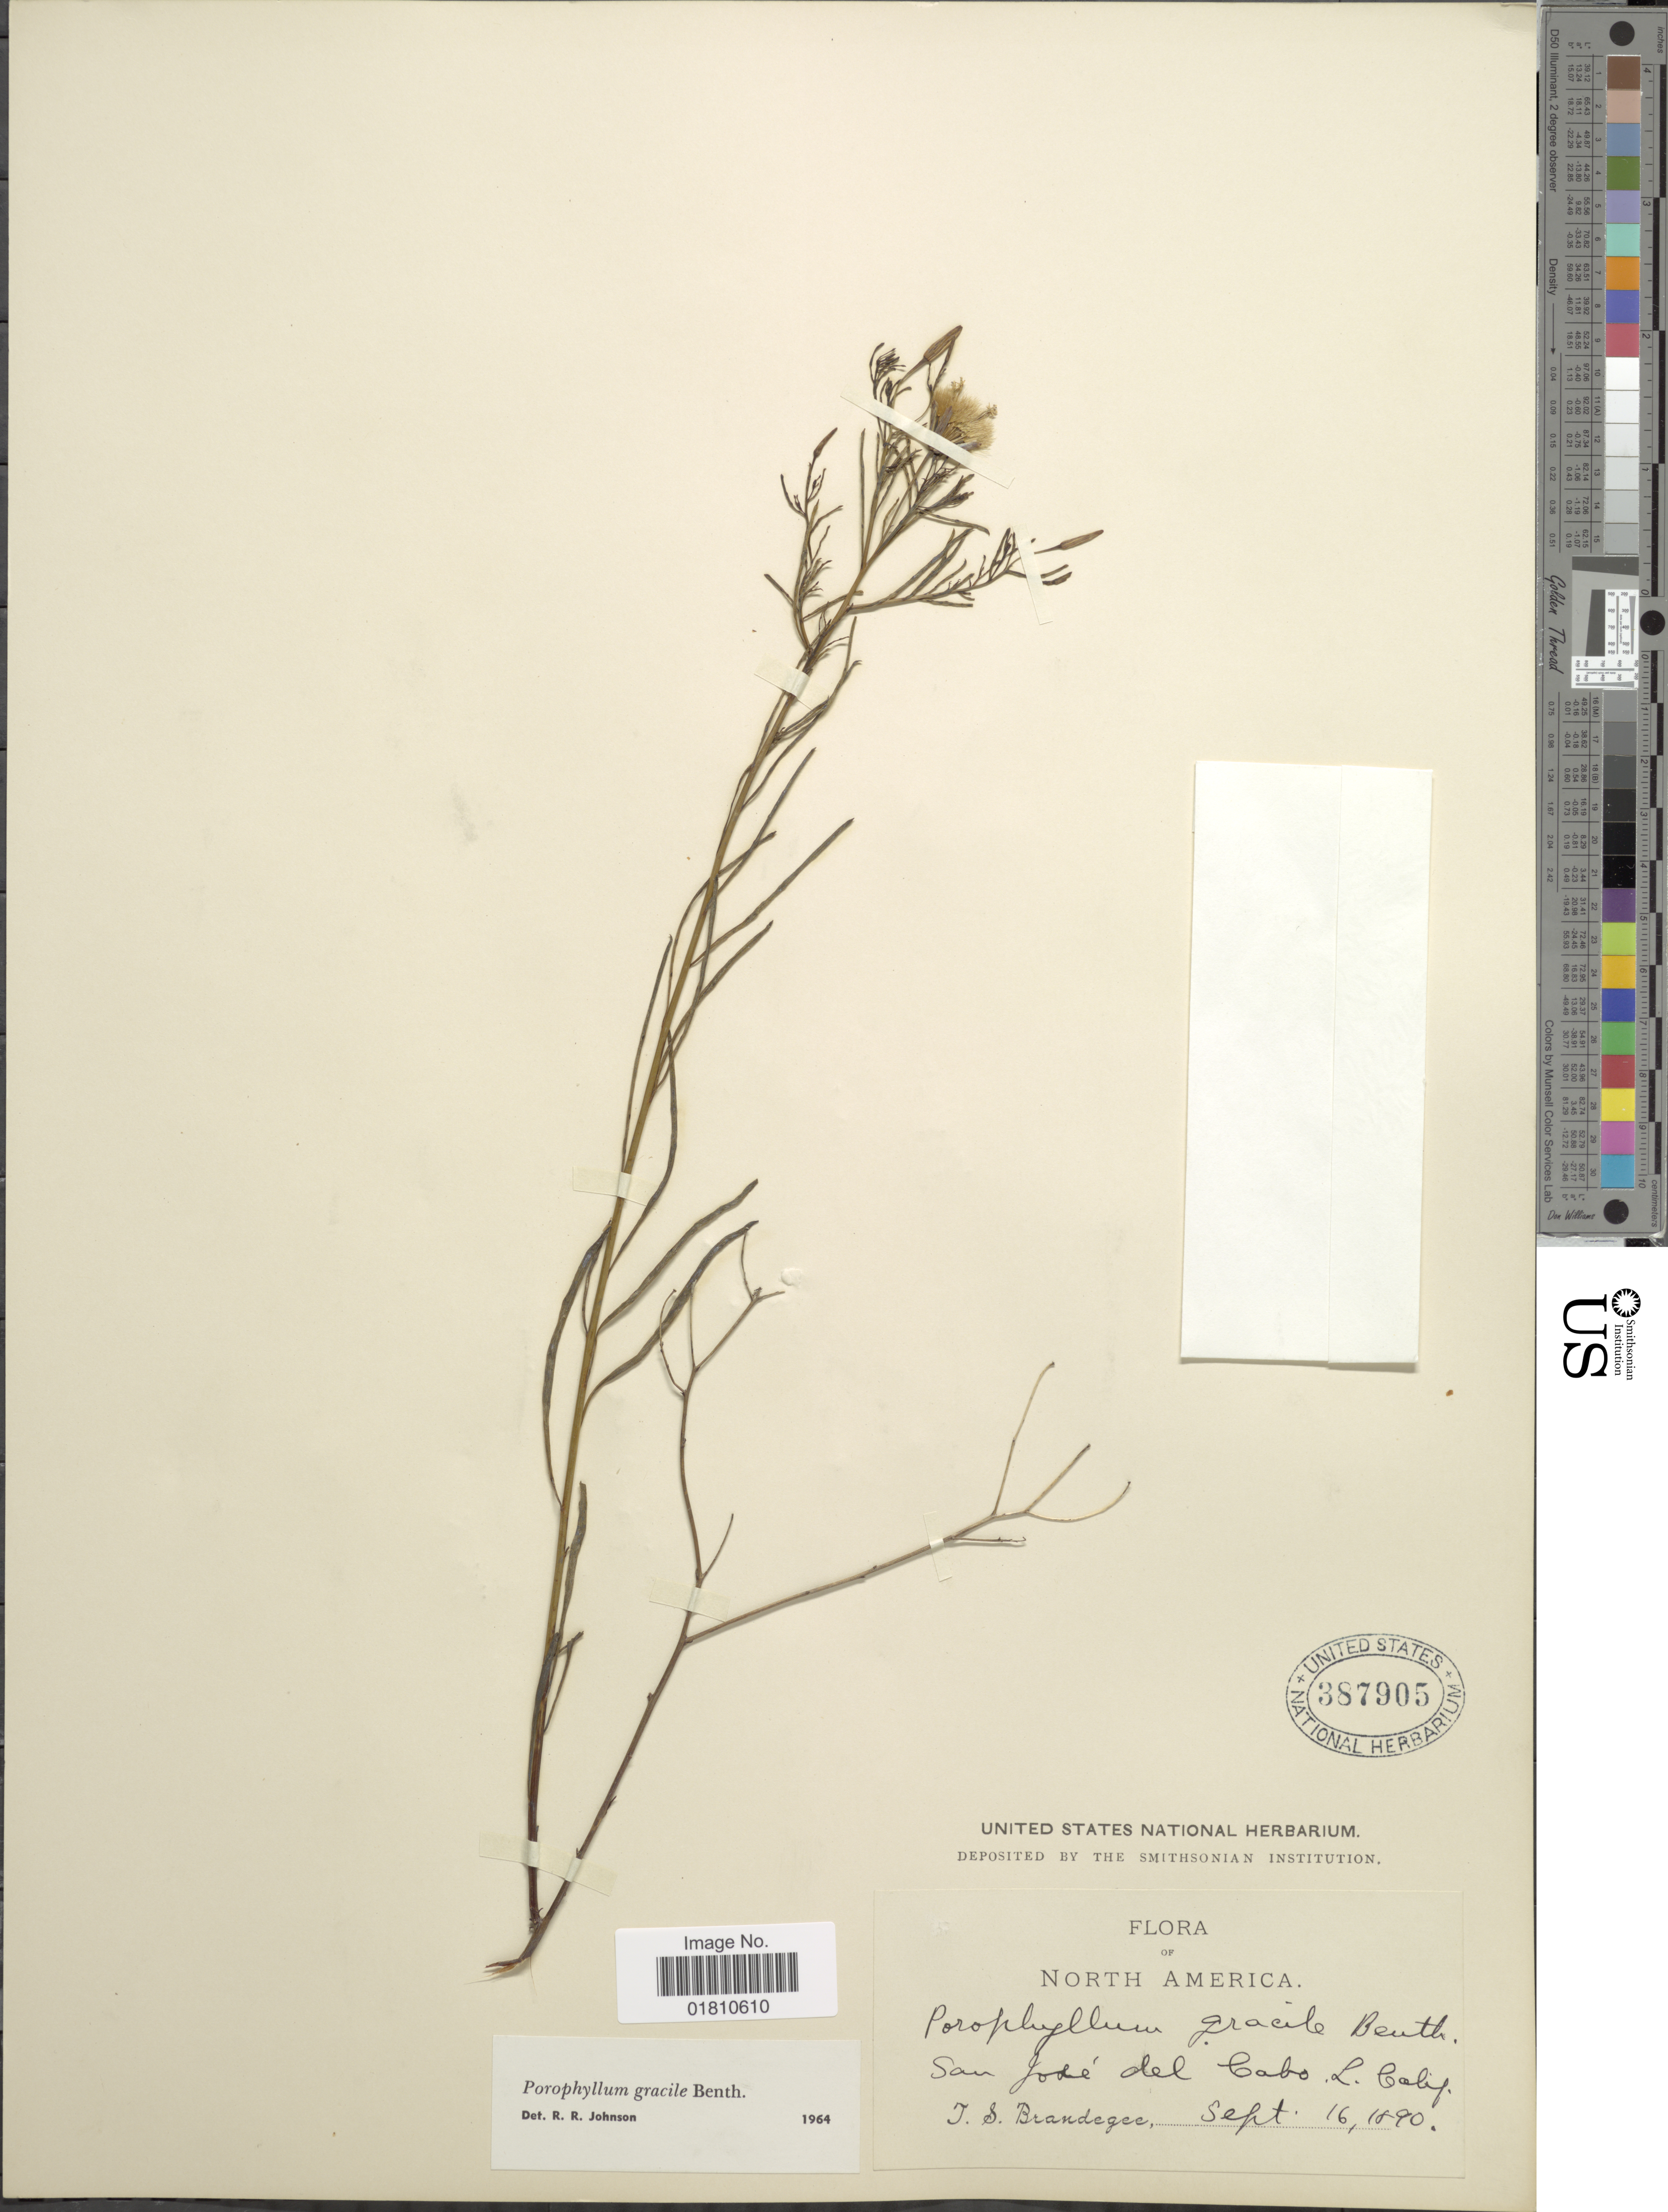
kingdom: Plantae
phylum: Tracheophyta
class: Magnoliopsida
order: Asterales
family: Asteraceae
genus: Porophyllum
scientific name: Porophyllum gracile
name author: Benth.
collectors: J. S. Brandegee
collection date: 1890-09-16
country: Mexico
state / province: Baja California Sur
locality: San Jose del Cabo.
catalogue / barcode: US 387905